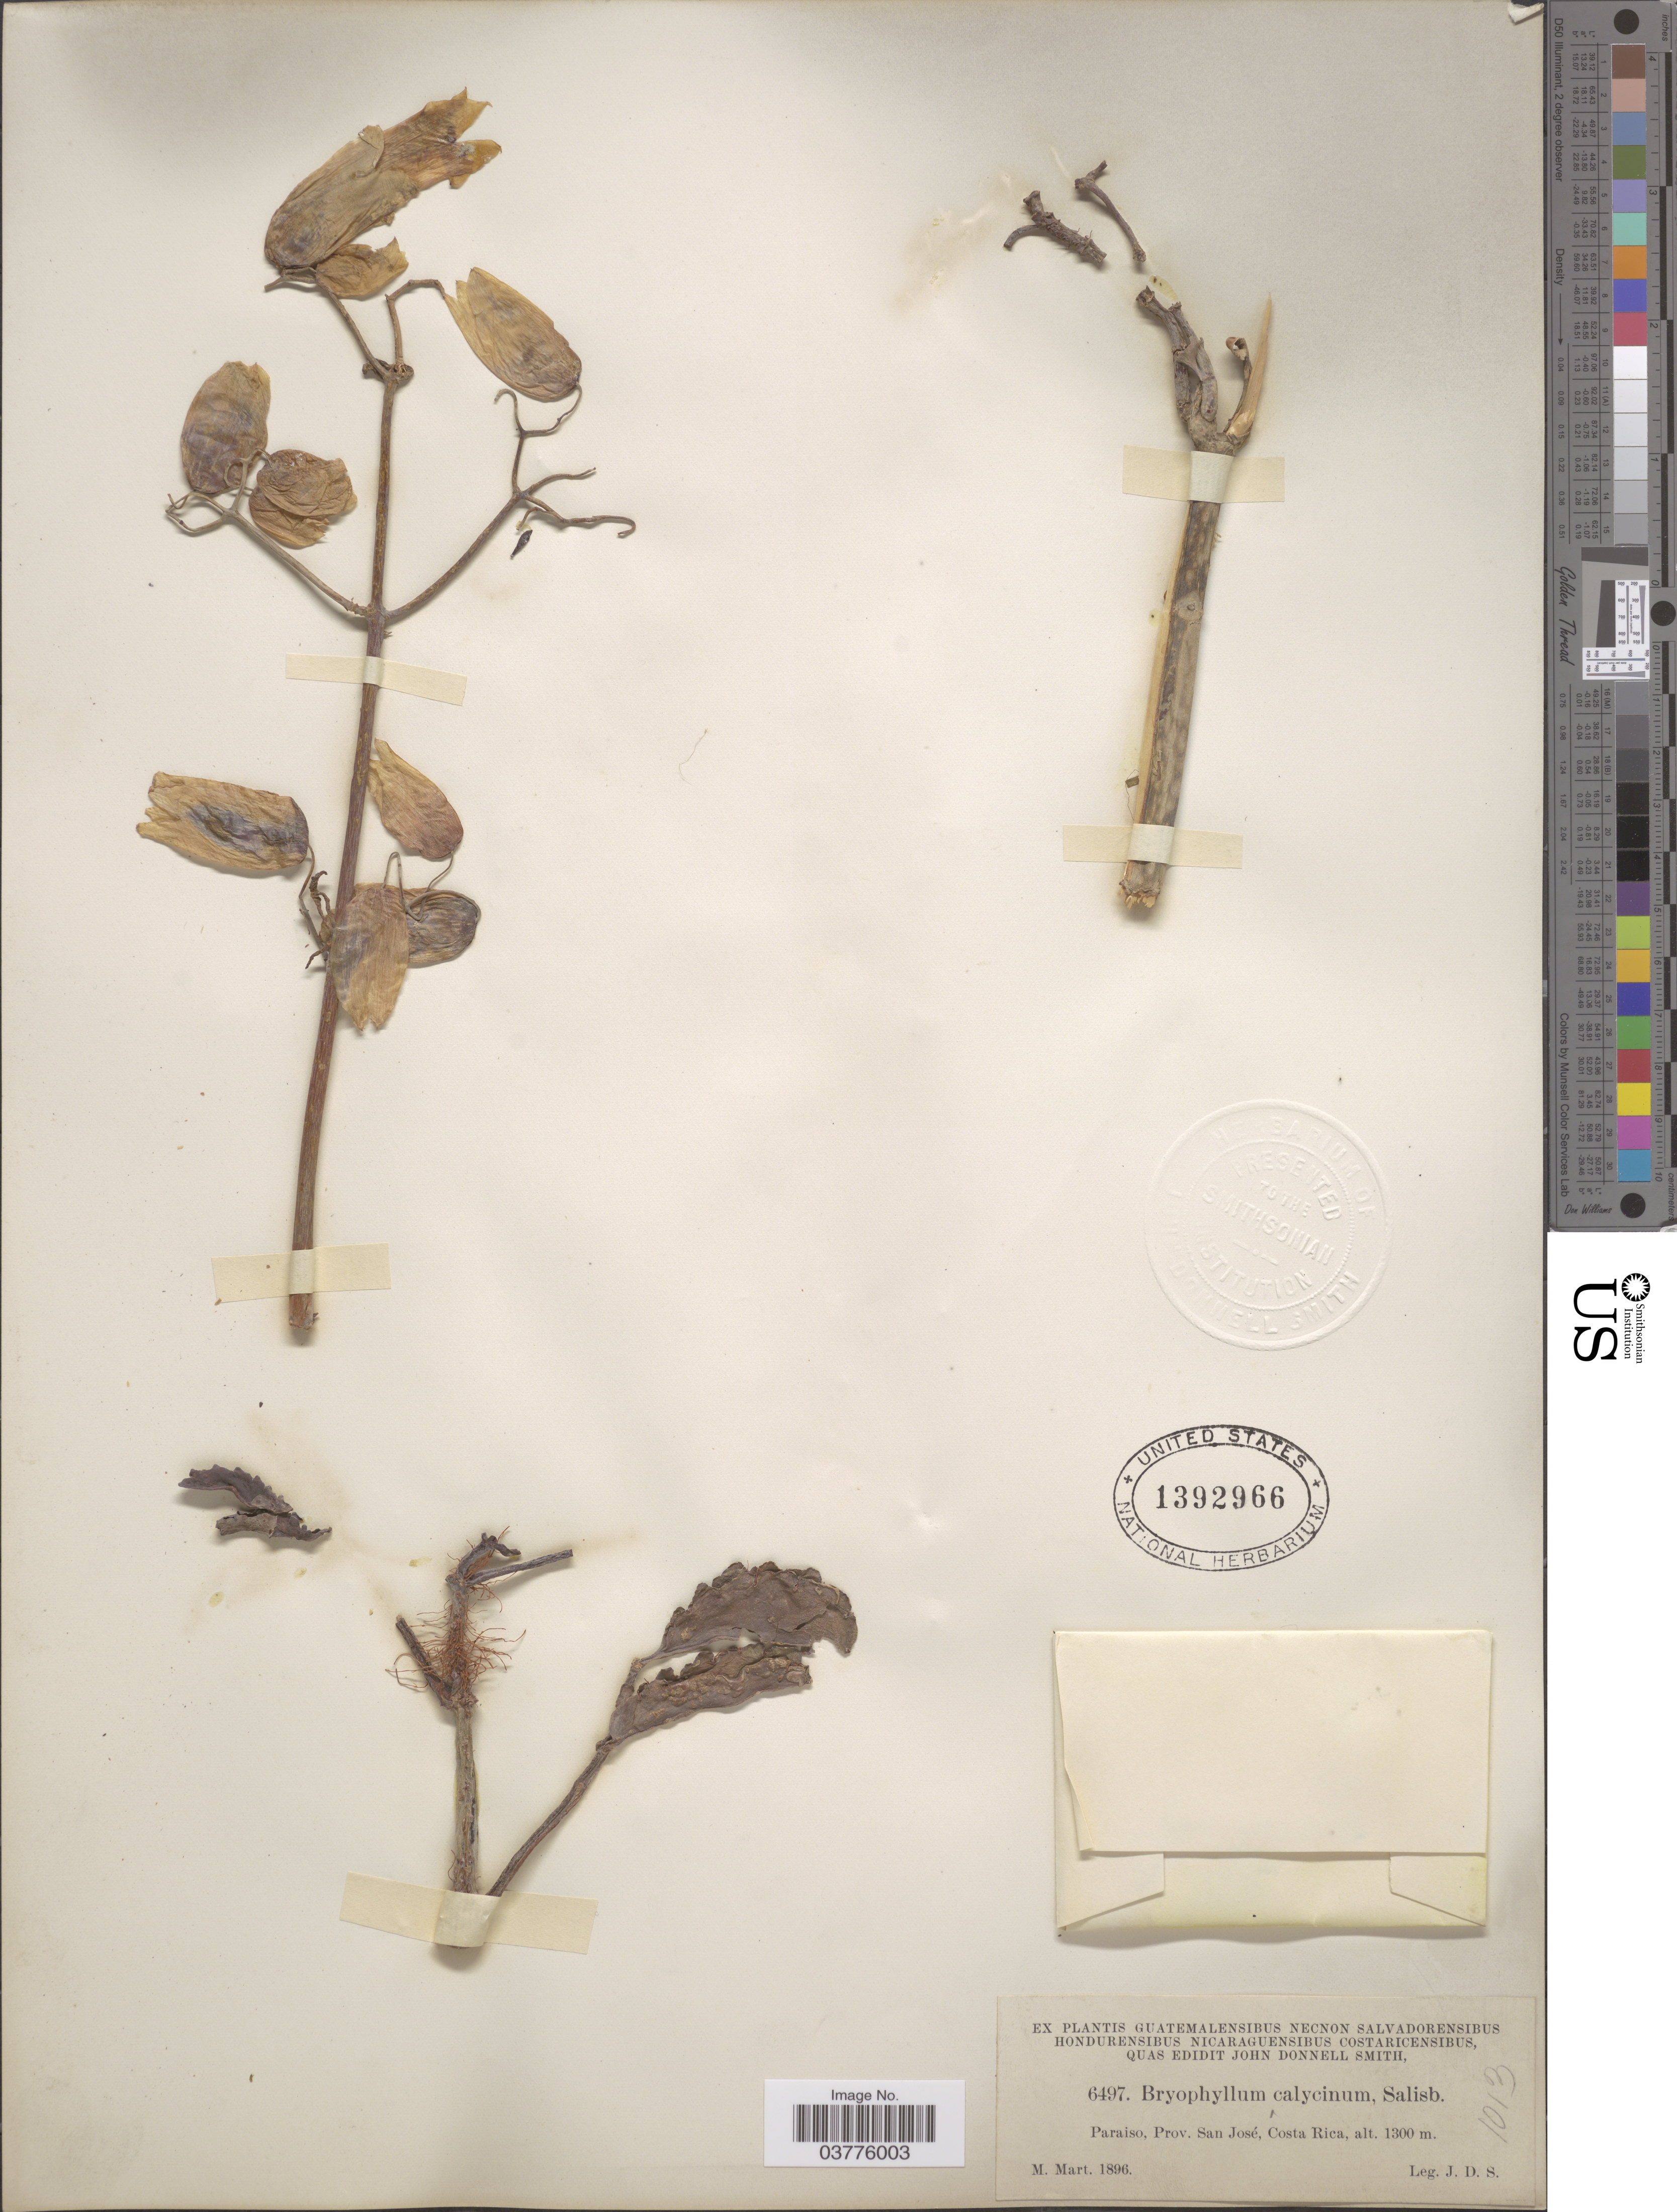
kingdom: Plantae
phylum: Tracheophyta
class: Magnoliopsida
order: Saxifragales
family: Crassulaceae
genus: Kalanchoe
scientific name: Kalanchoe pinnata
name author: (Lam.) Pers.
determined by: Strong, Mark T., (BOT), Smithsonian Institution - National Museum of Natural History (UNITED STATES)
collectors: J. Donnell Smith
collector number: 6497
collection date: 1896-03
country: Costa Rica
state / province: San José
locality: Paraiso.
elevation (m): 1300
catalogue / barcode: US 1392966